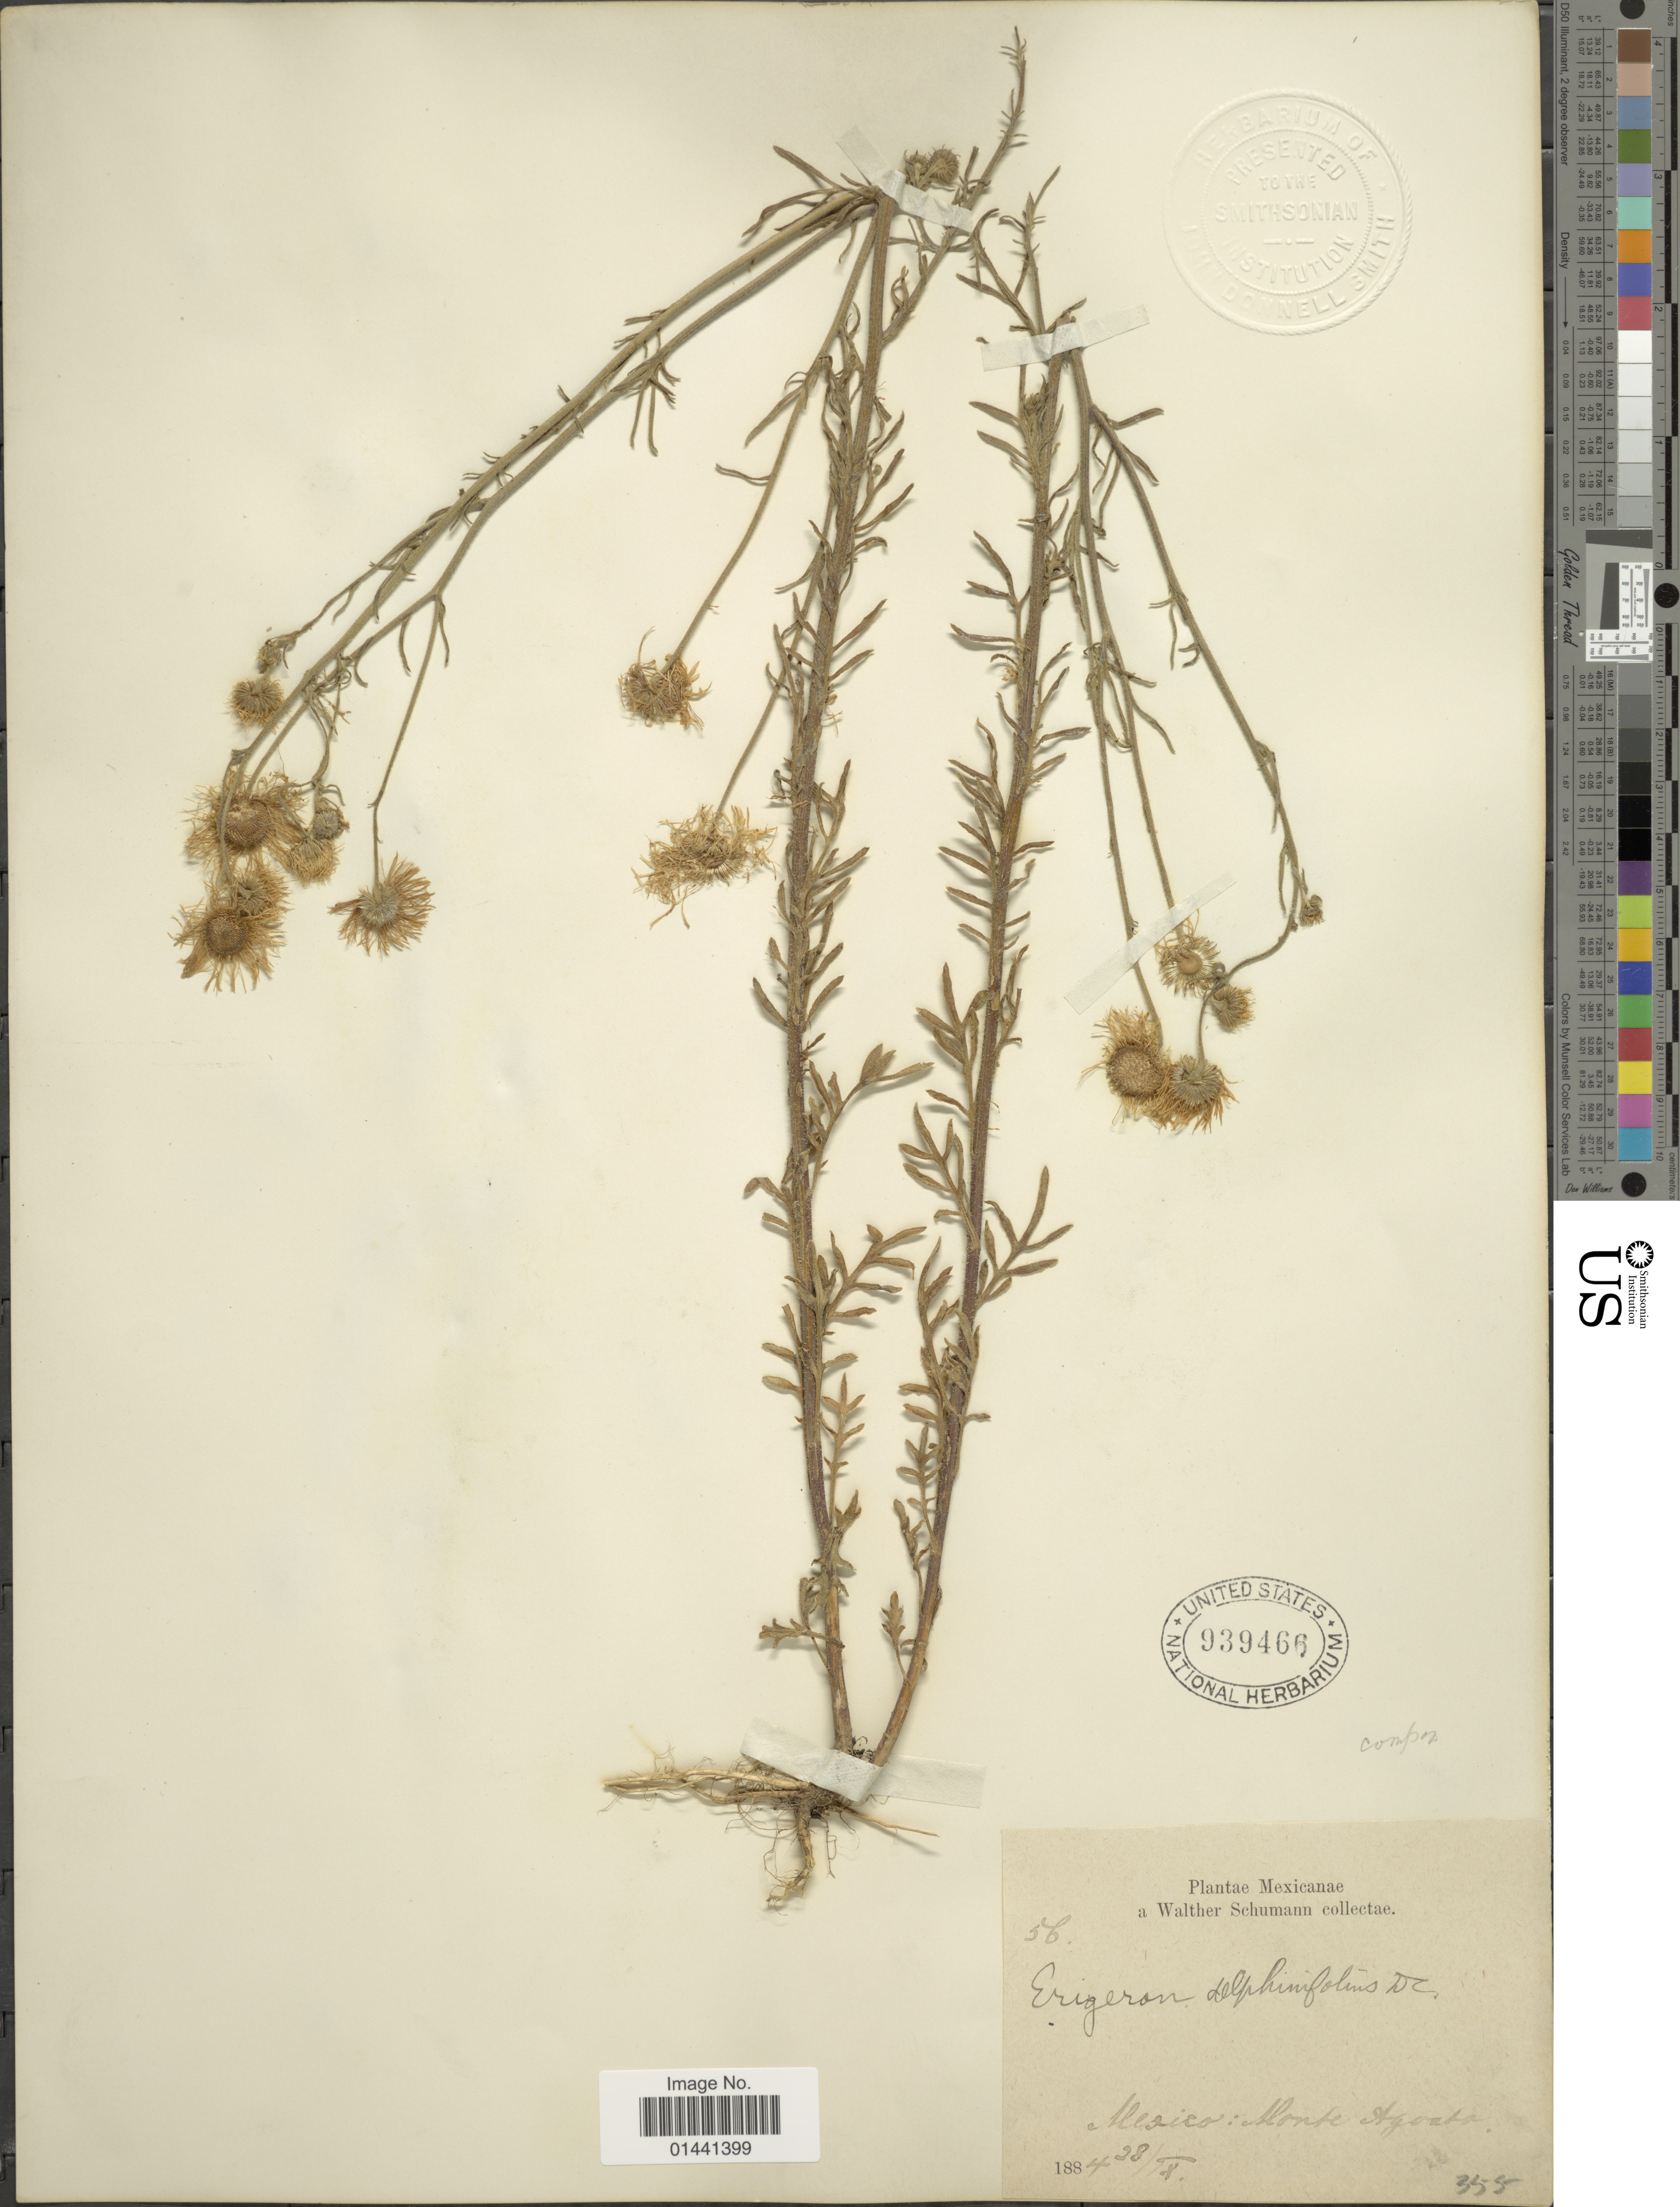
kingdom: Plantae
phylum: Tracheophyta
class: Magnoliopsida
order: Asterales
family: Asteraceae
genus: Erigeron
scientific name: Erigeron delphinifolius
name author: Willd.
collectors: W. Schumann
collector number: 56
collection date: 1884-10-28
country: Mexico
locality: Monte Agoata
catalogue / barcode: US 939466